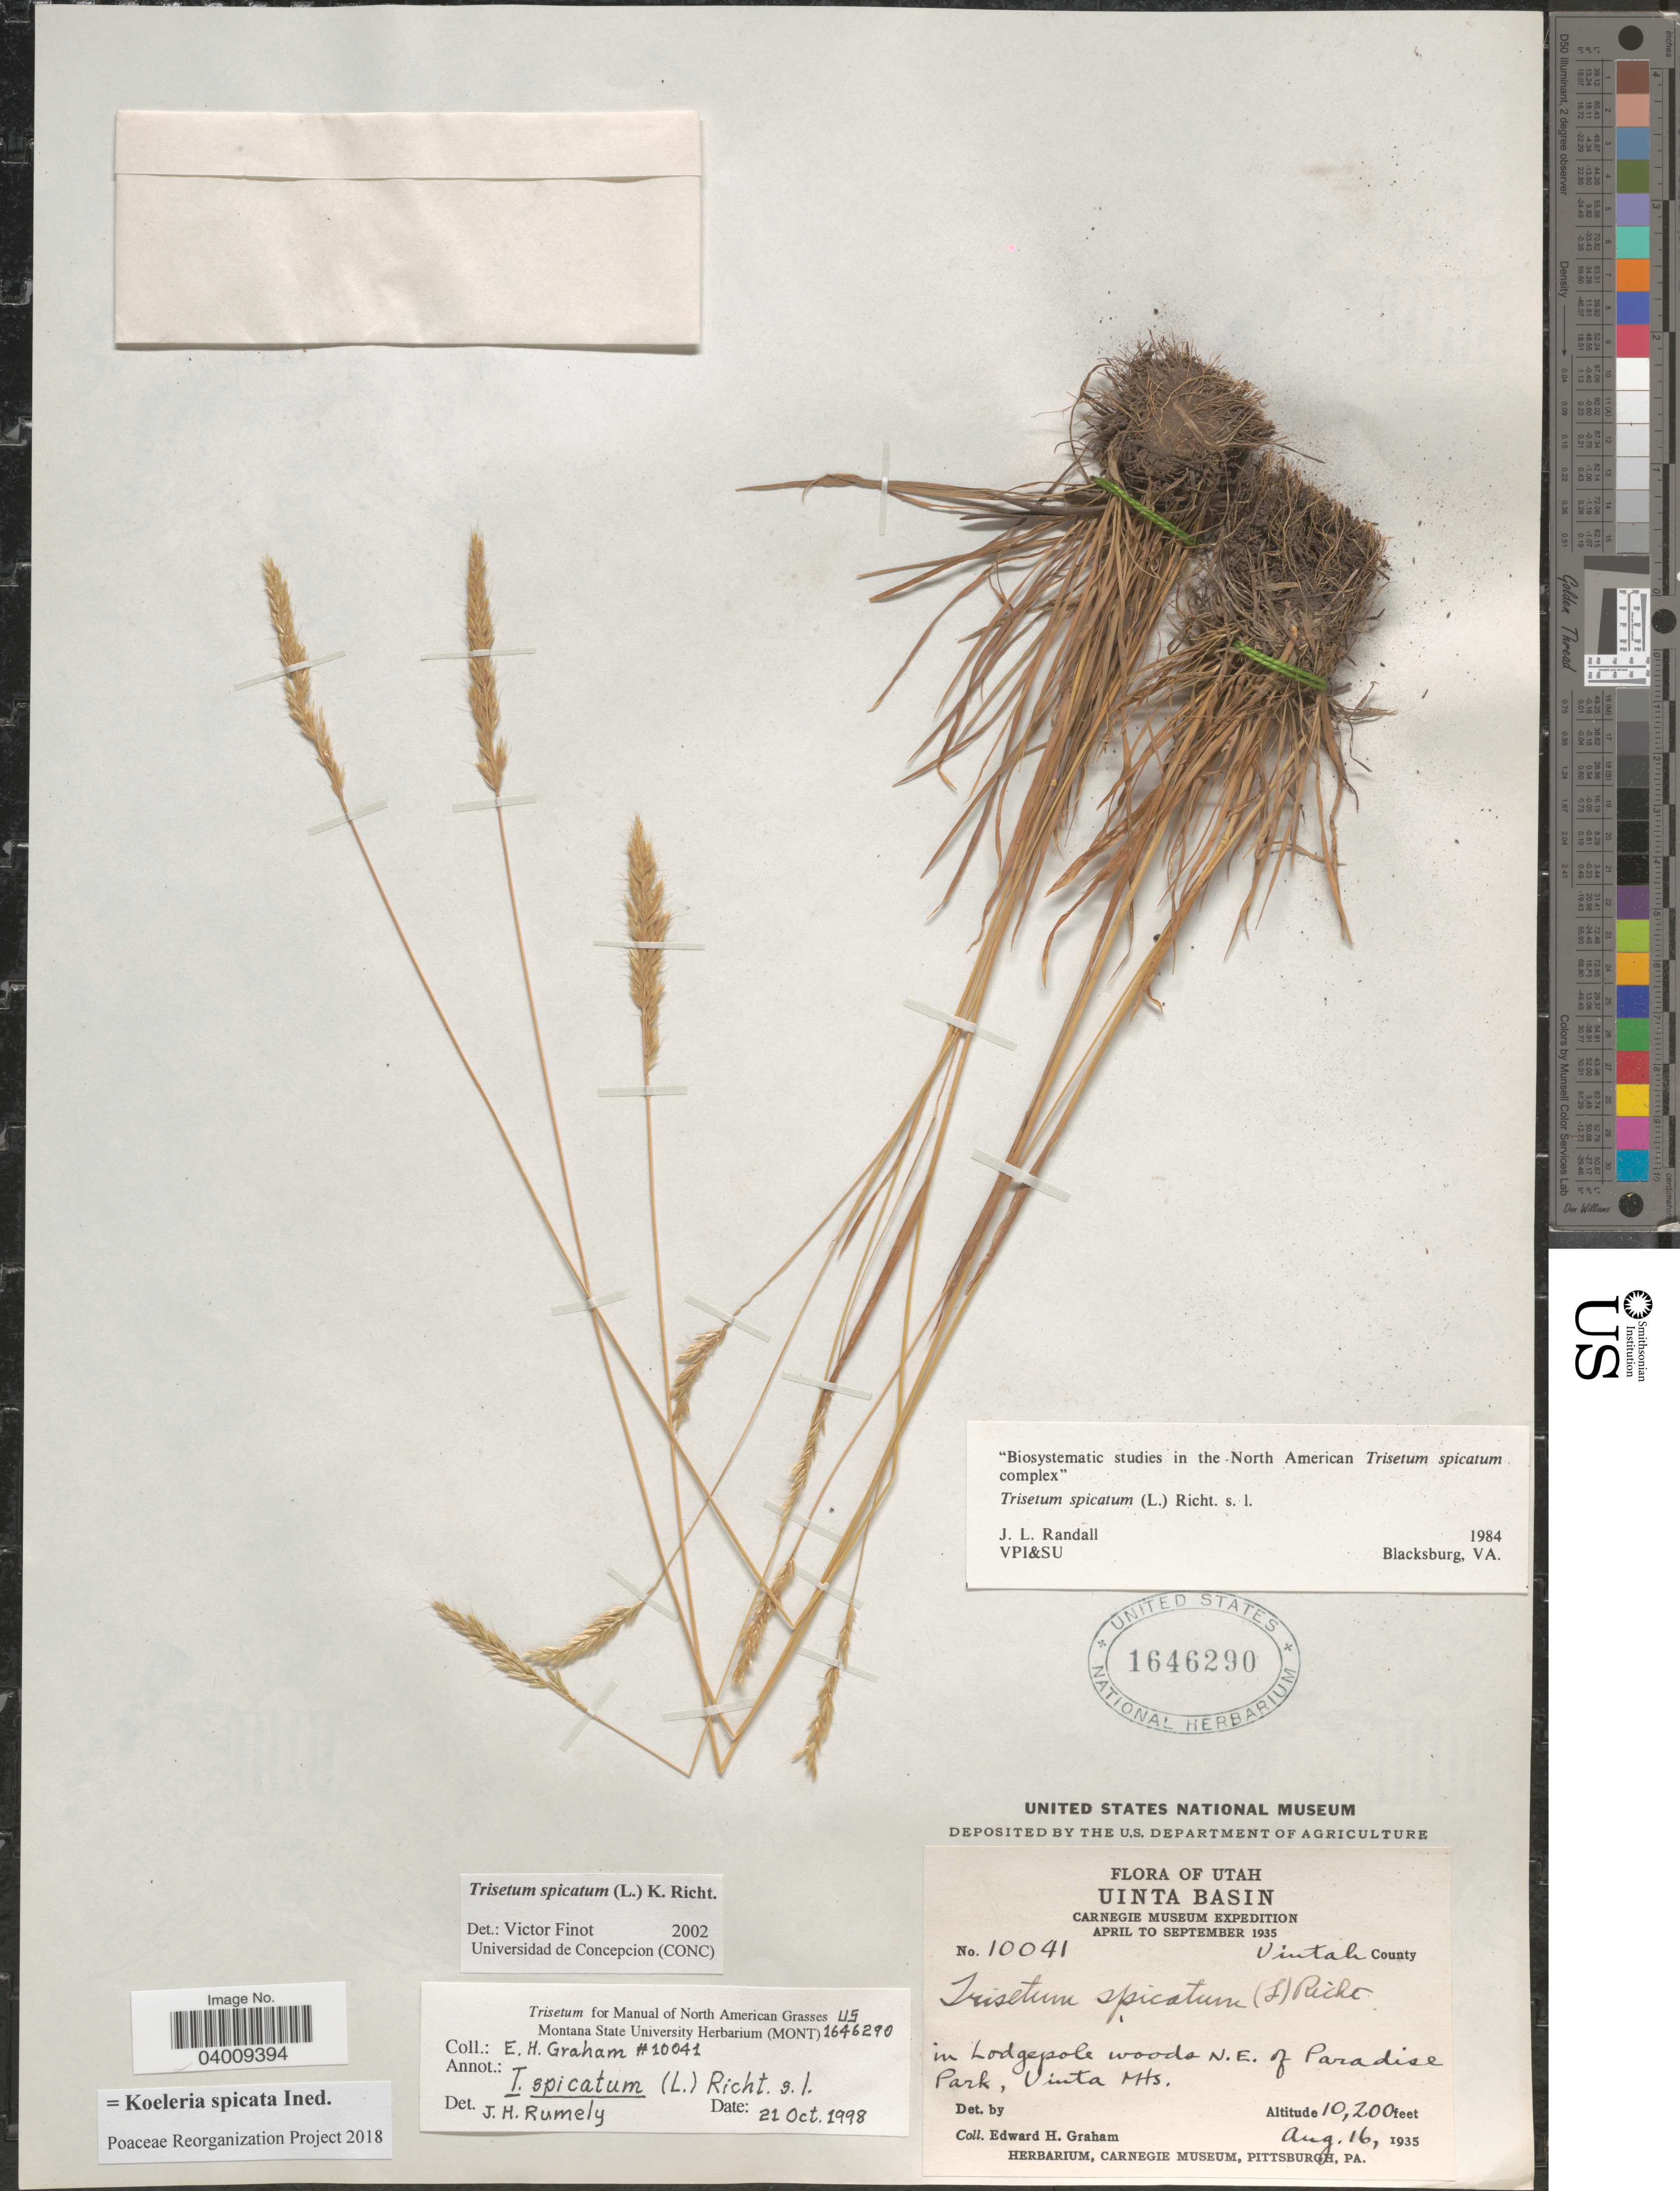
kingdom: Plantae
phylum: Tracheophyta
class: Liliopsida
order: Poales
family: Poaceae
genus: Koeleria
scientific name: Koeleria spicata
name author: (L.) Barberá et al.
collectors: E. H. Graham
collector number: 10041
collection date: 1935-08-16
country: United States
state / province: Utah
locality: Uinta Basin. Uintah County. In Lodgepole woods N.E. of Paradise Park, Uinta Mts.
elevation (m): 3109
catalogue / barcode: US 1646290